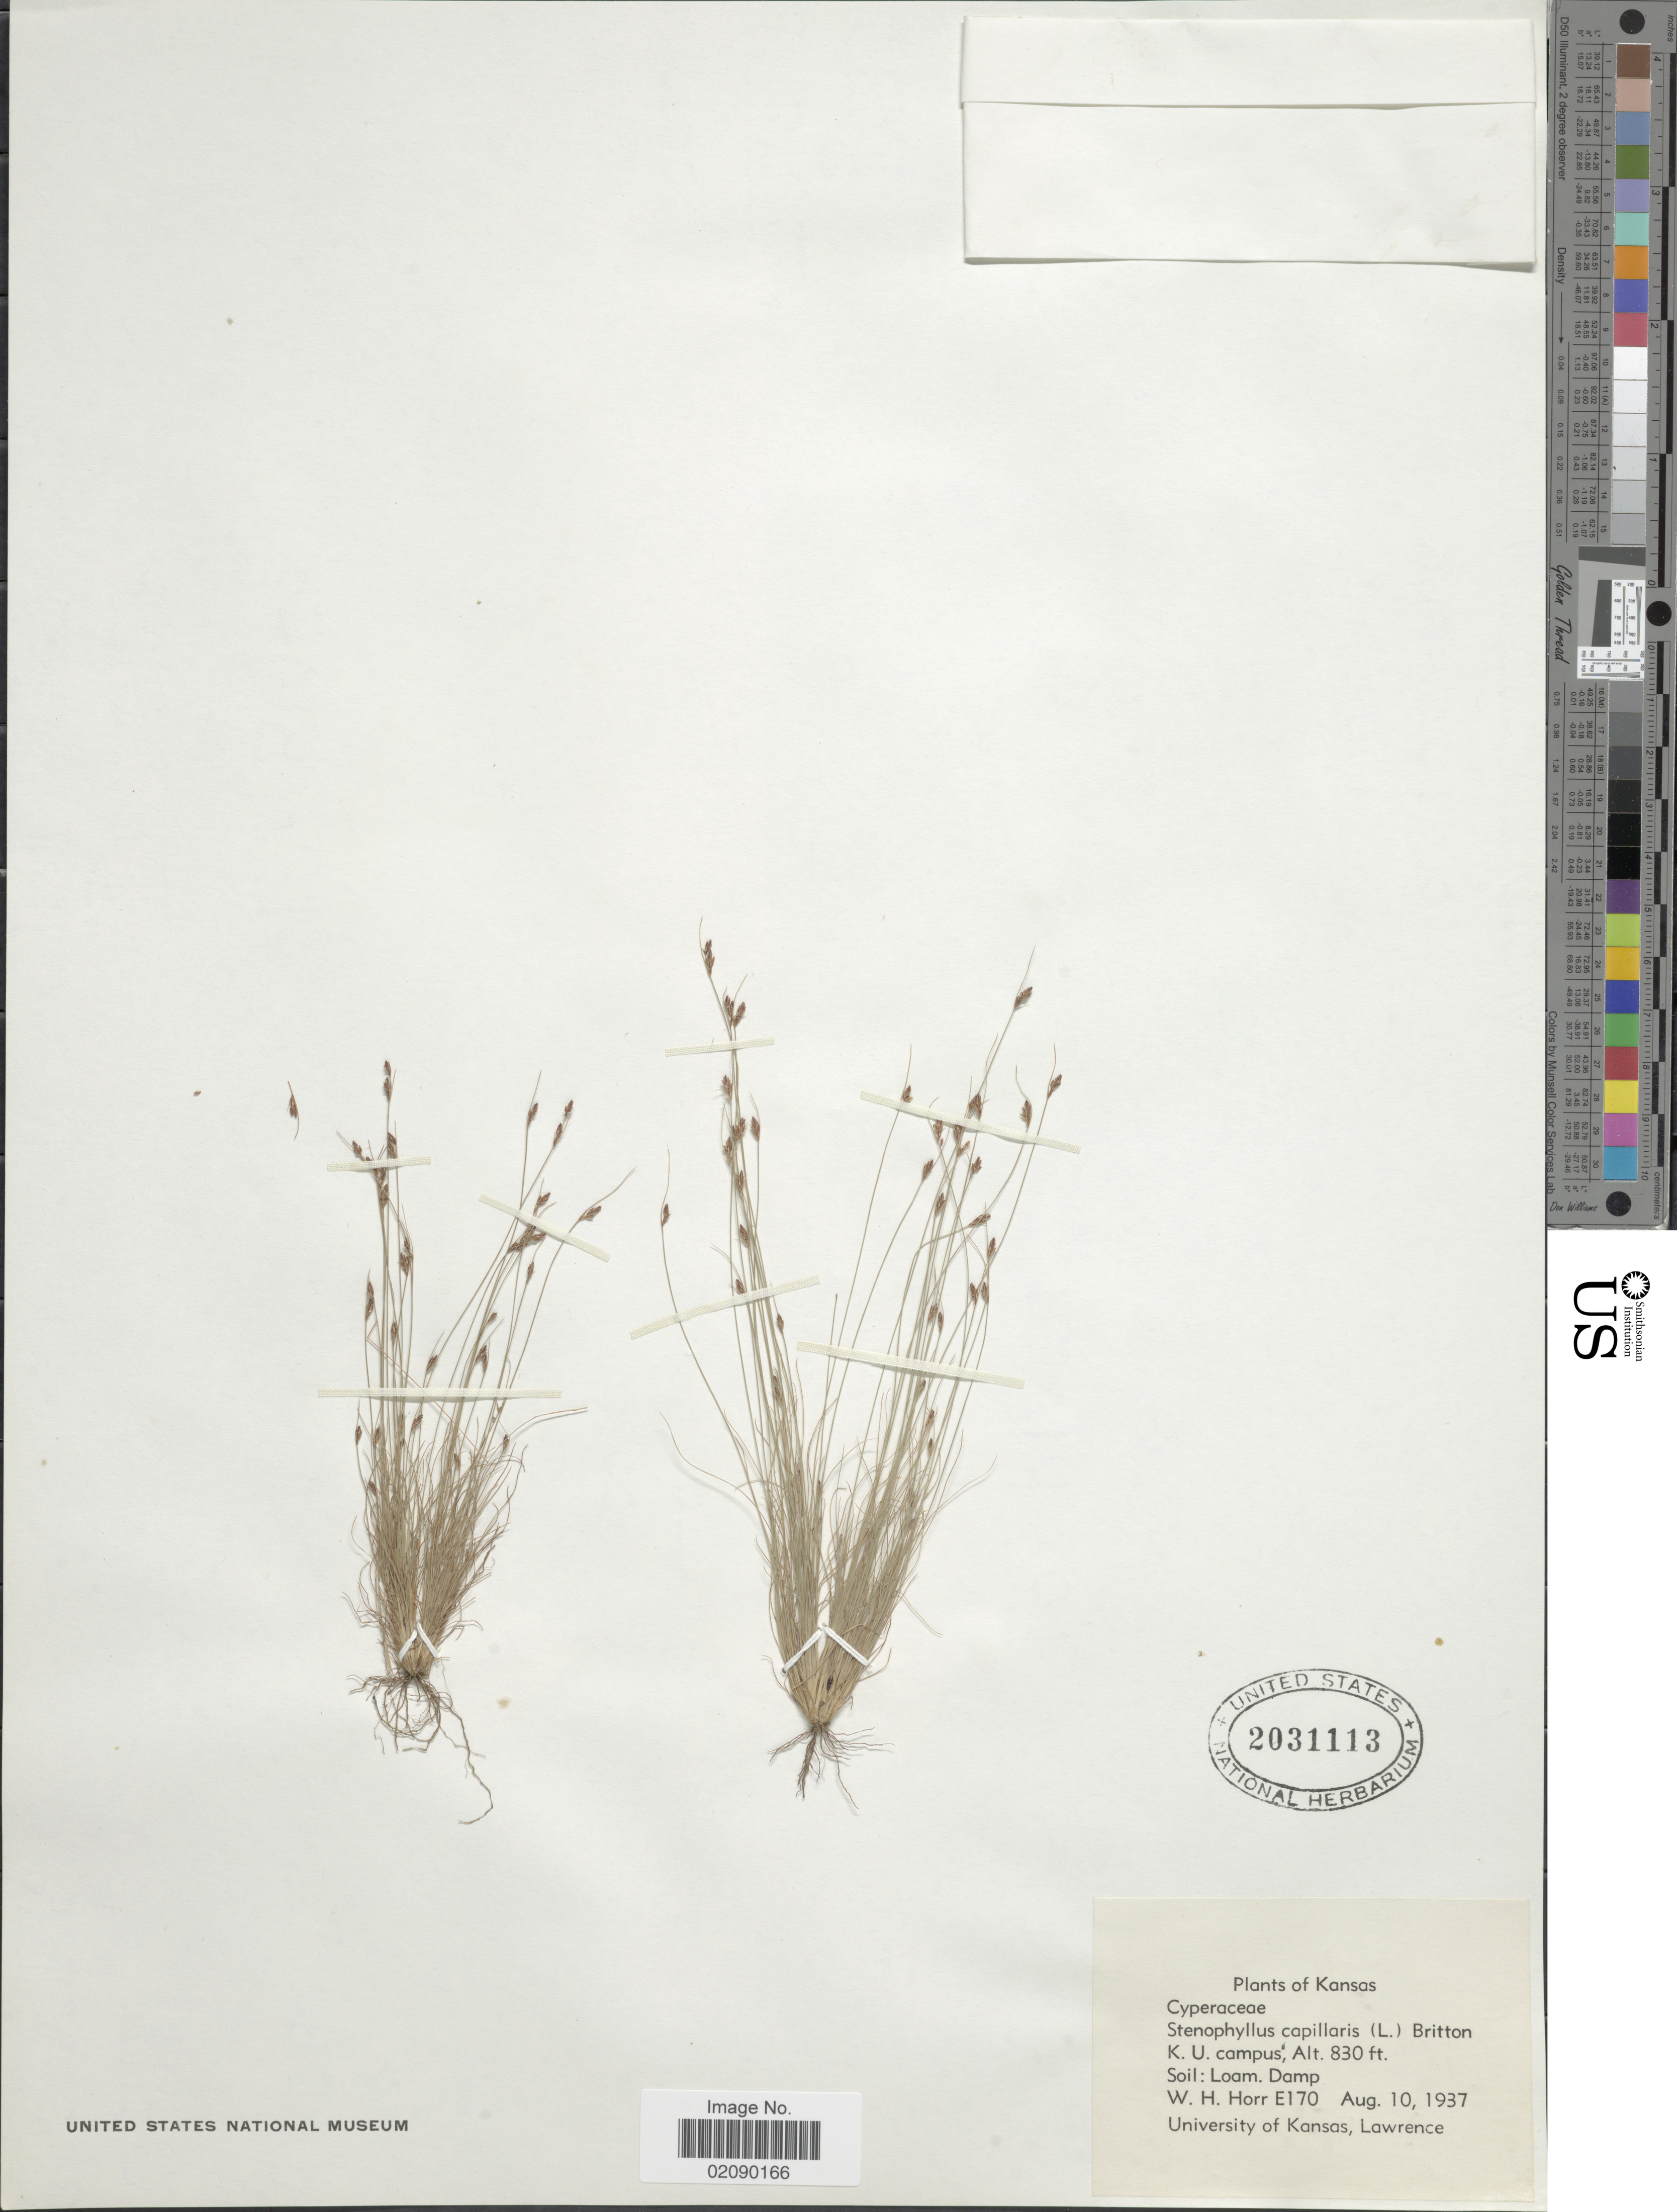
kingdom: Plantae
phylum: Tracheophyta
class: Liliopsida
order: Poales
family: Cyperaceae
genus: Bulbostylis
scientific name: Bulbostylis capillaris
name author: (L.) Kunth ex C.B. Clarke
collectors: W. H. Horr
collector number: E170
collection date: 1937-08-10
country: United States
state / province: Kansas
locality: K.U. campus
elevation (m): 253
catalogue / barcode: US 2031113